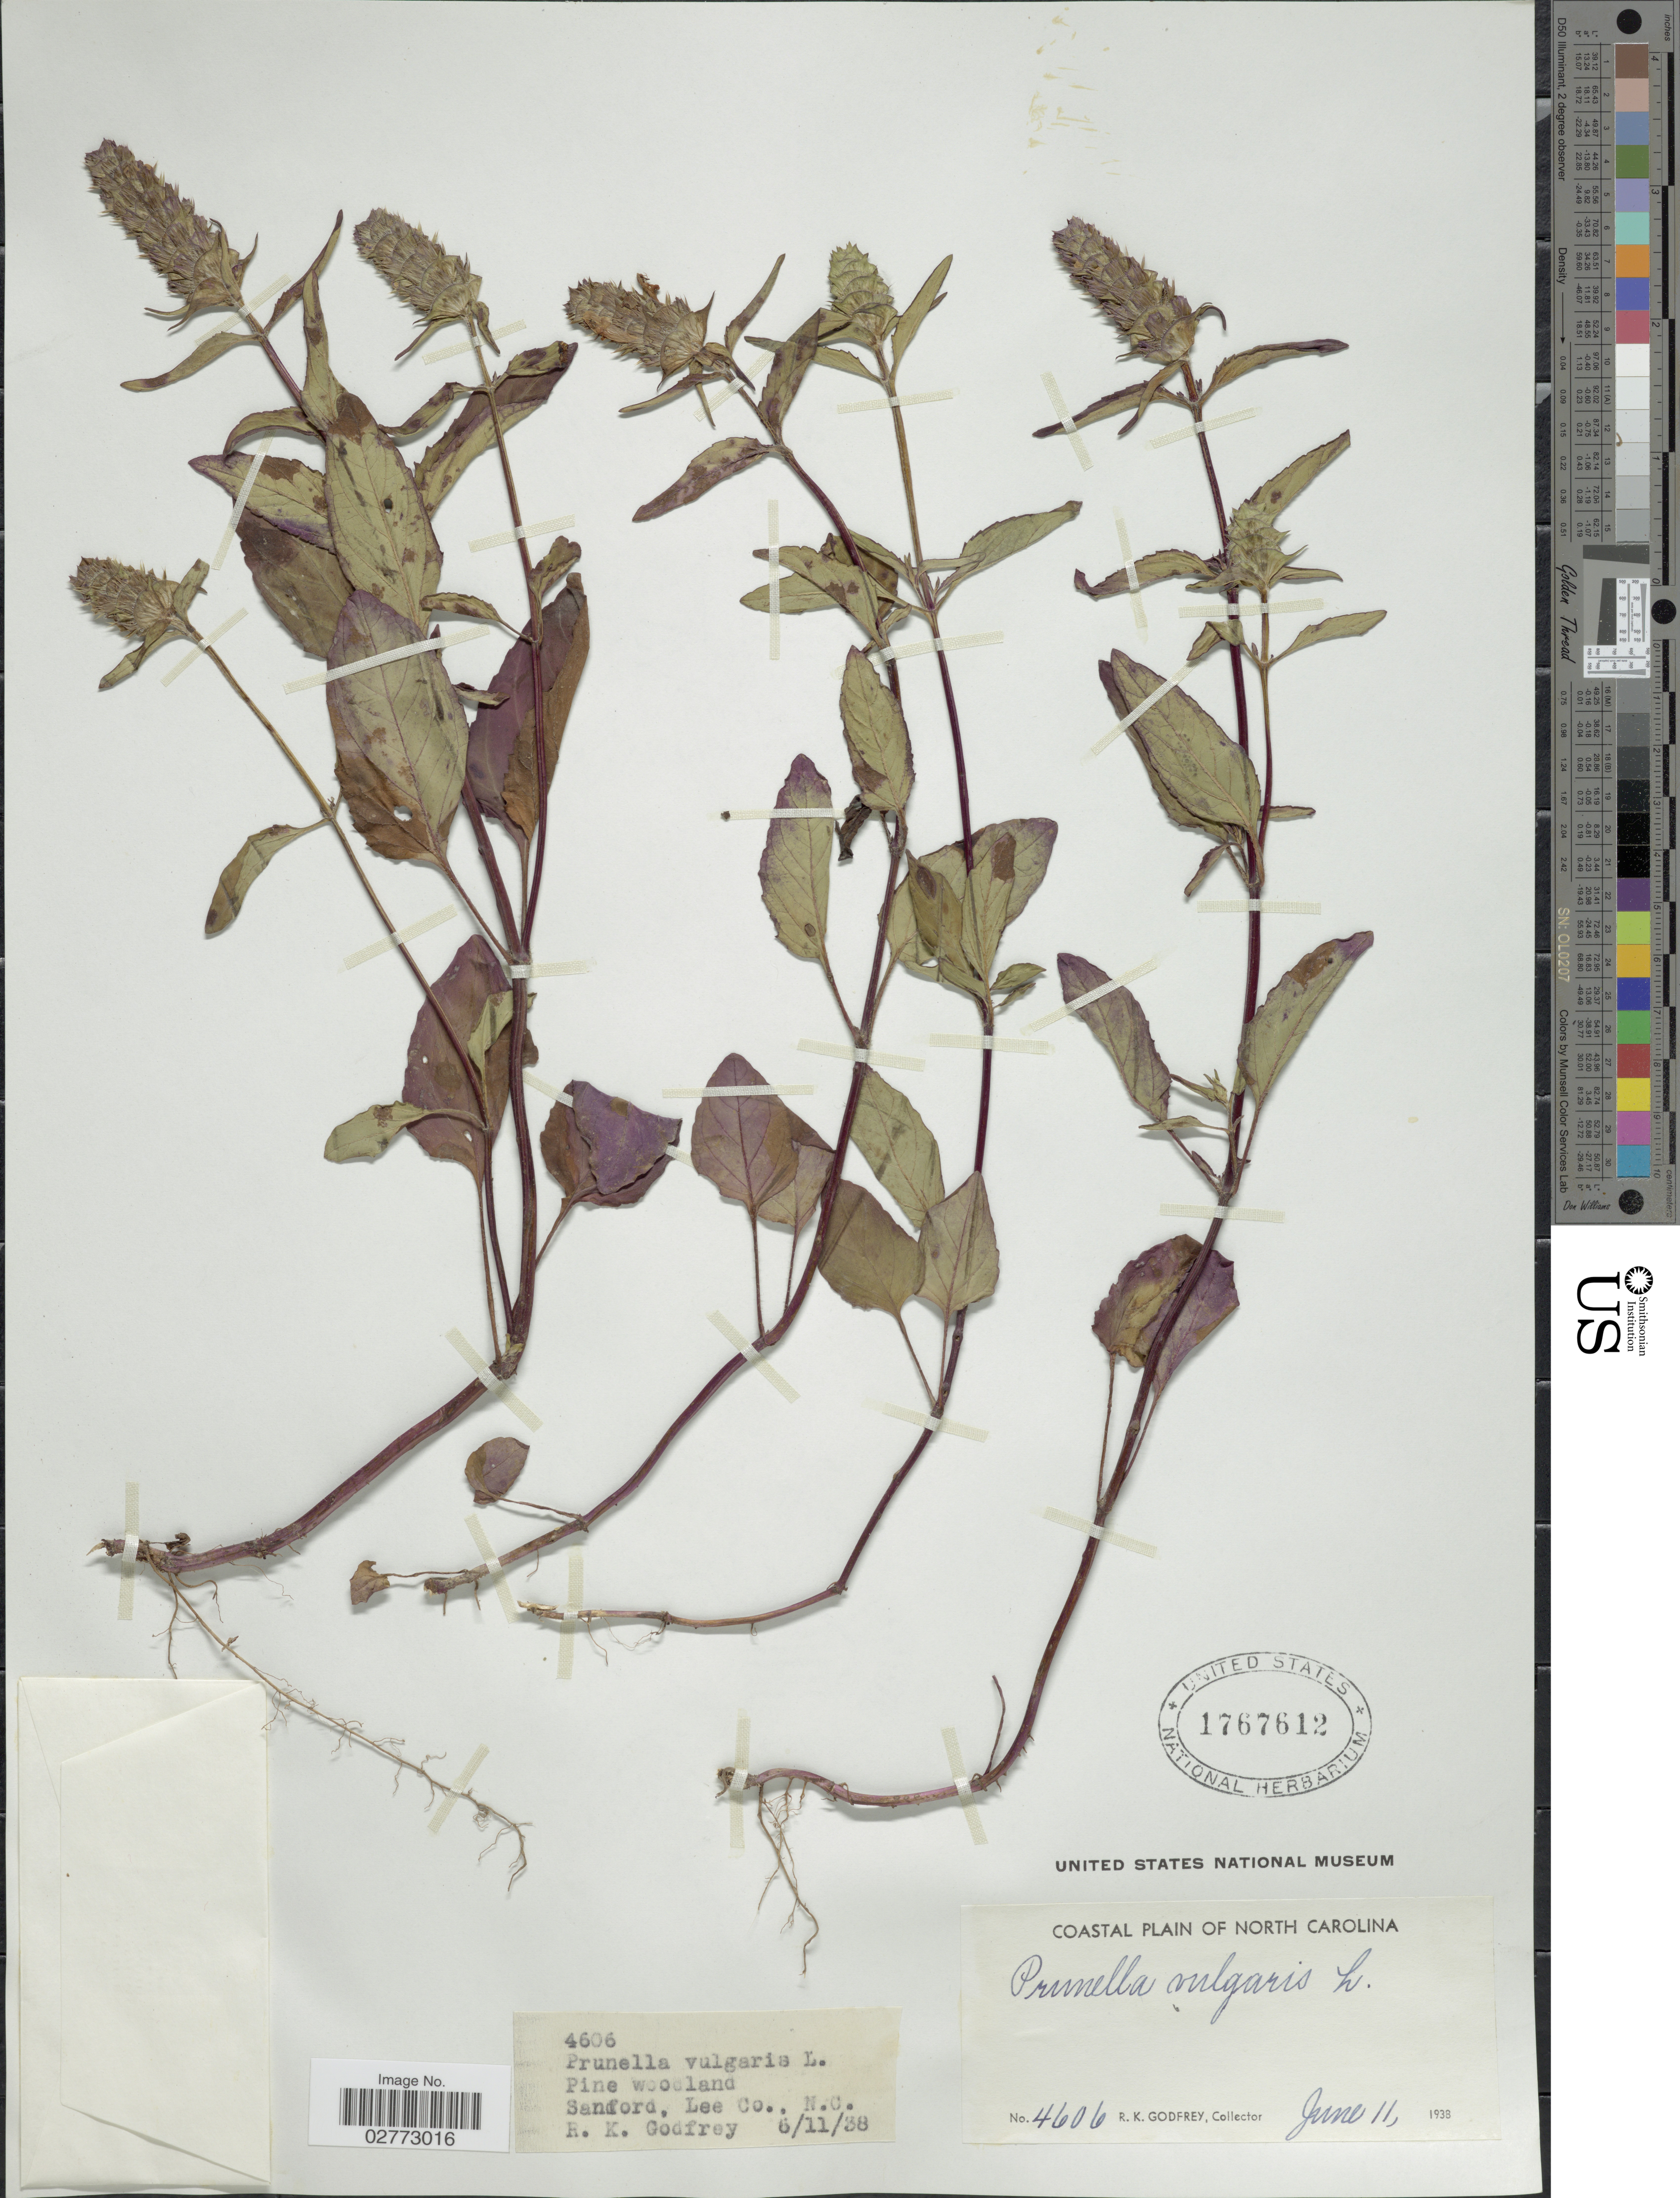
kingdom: Plantae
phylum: Tracheophyta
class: Magnoliopsida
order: Lamiales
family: Lamiaceae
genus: Prunella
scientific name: Prunella vulgaris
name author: L.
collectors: R. K. Godfrey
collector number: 4606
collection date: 1938-06-11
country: United States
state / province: North Carolina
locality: Coastal Plain. Pine woodland. Sanford, Lee Co.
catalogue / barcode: US 1767612